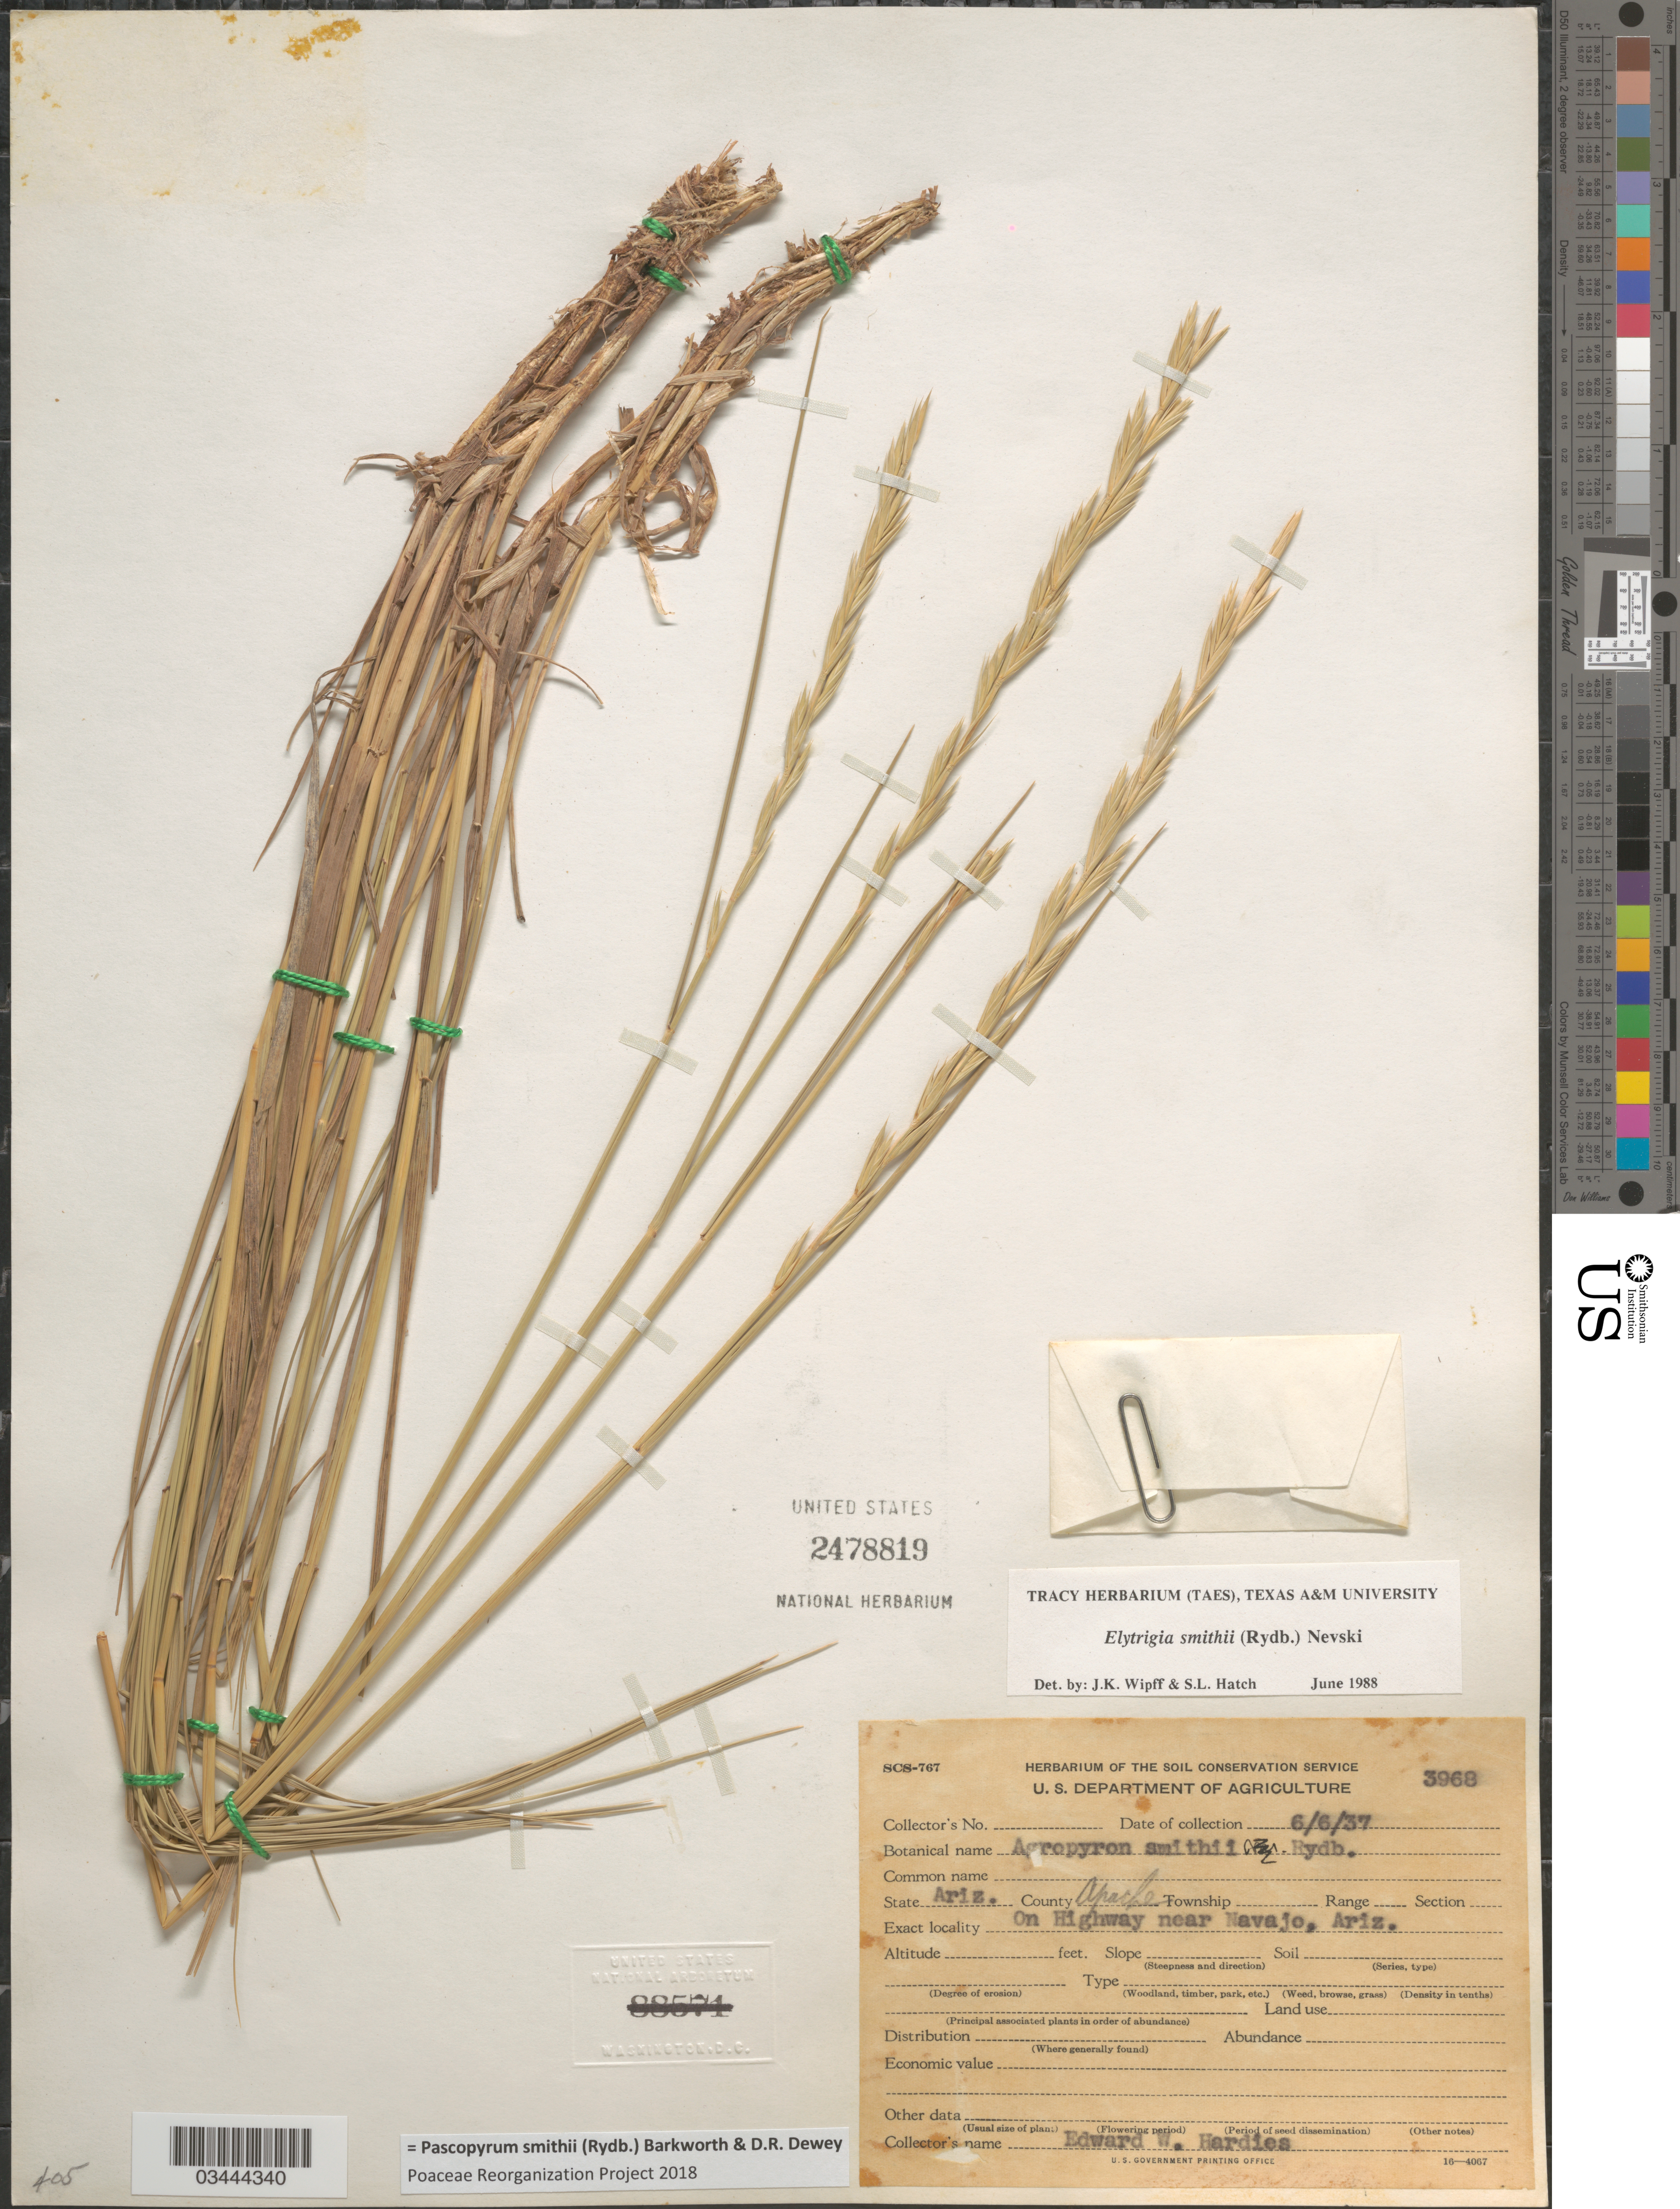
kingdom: Plantae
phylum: Tracheophyta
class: Liliopsida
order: Poales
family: Poaceae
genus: Pascopyrum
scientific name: Pascopyrum smithii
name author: (Rydb.) Barkworth & Dewey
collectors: E. Hardies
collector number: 3968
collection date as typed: Transcribed d/m/y: 6/6/37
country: United States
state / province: Arizona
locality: County Apache. On Highway near Navajo, Ariz.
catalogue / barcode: US 2478819